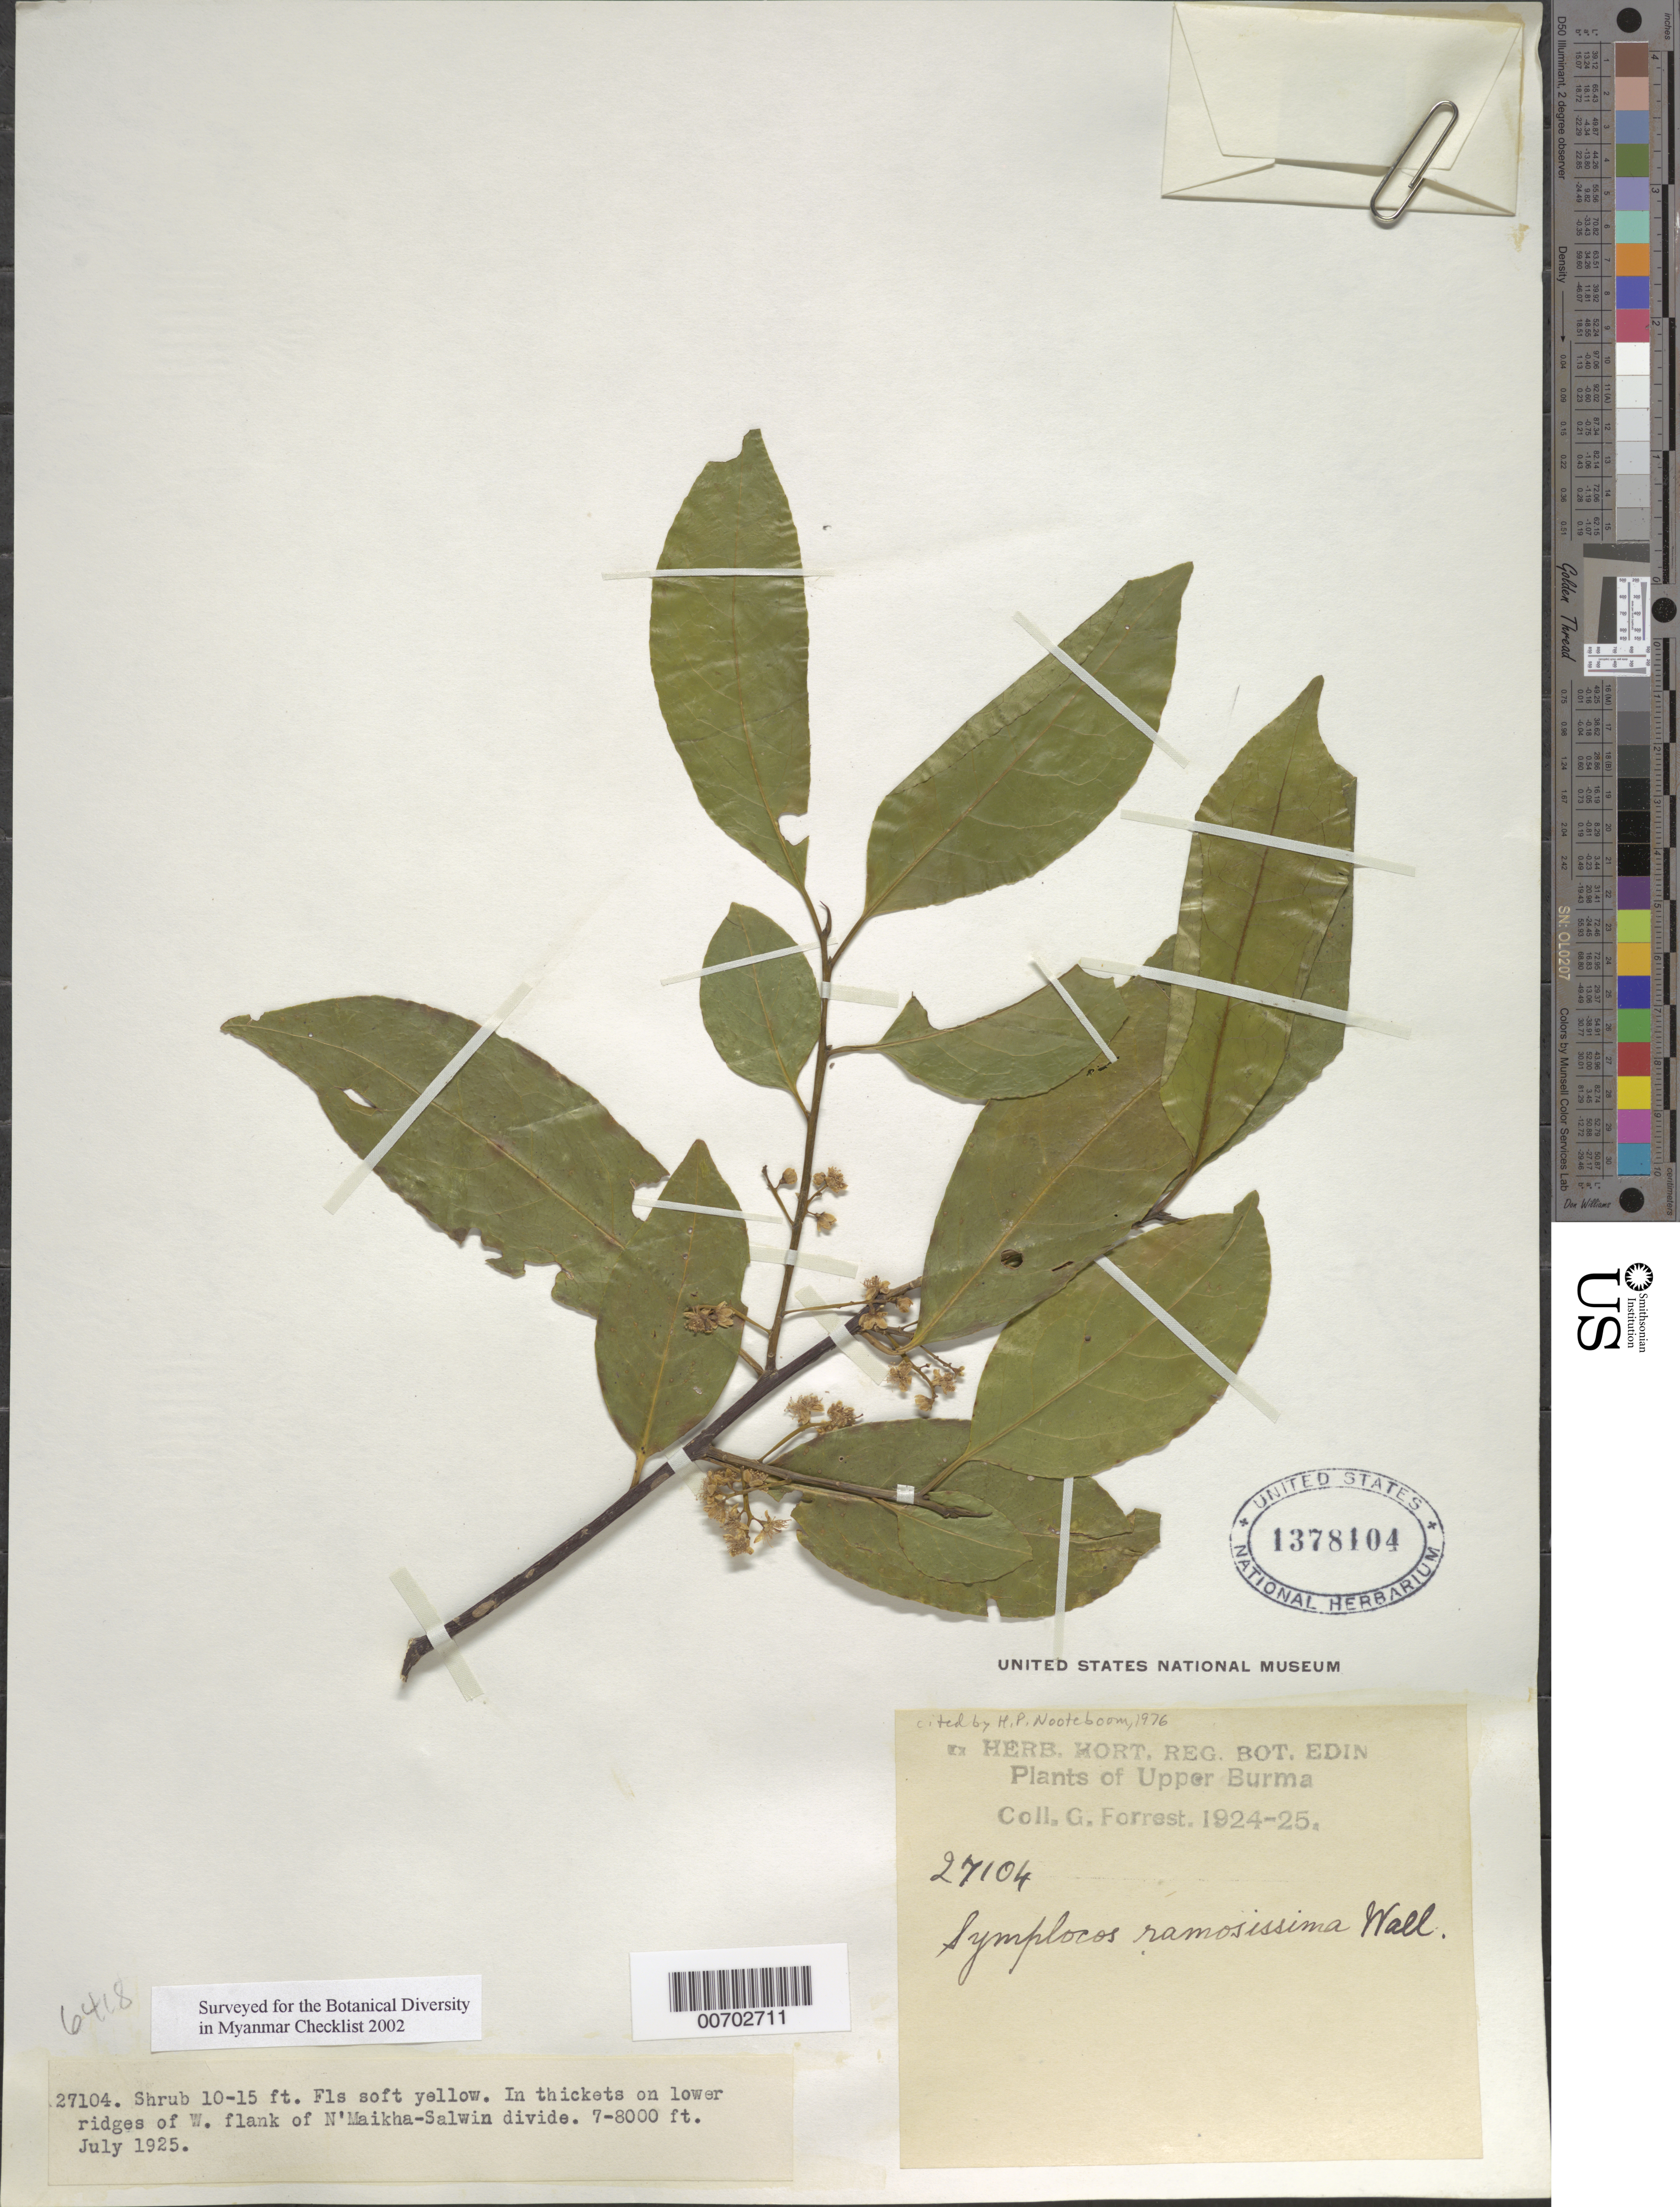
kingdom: Plantae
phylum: Tracheophyta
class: Magnoliopsida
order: Ericales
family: Symplocaceae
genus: Symplocos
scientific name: Symplocos ramosissima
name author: Wall.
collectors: G. Forrest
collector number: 27104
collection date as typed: Jul 1925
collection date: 1925-07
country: Myanmar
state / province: Kachin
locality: N'Maikha-Salwin Divide, W flank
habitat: Thickets on lower ridges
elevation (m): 2134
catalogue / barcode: US 1378104